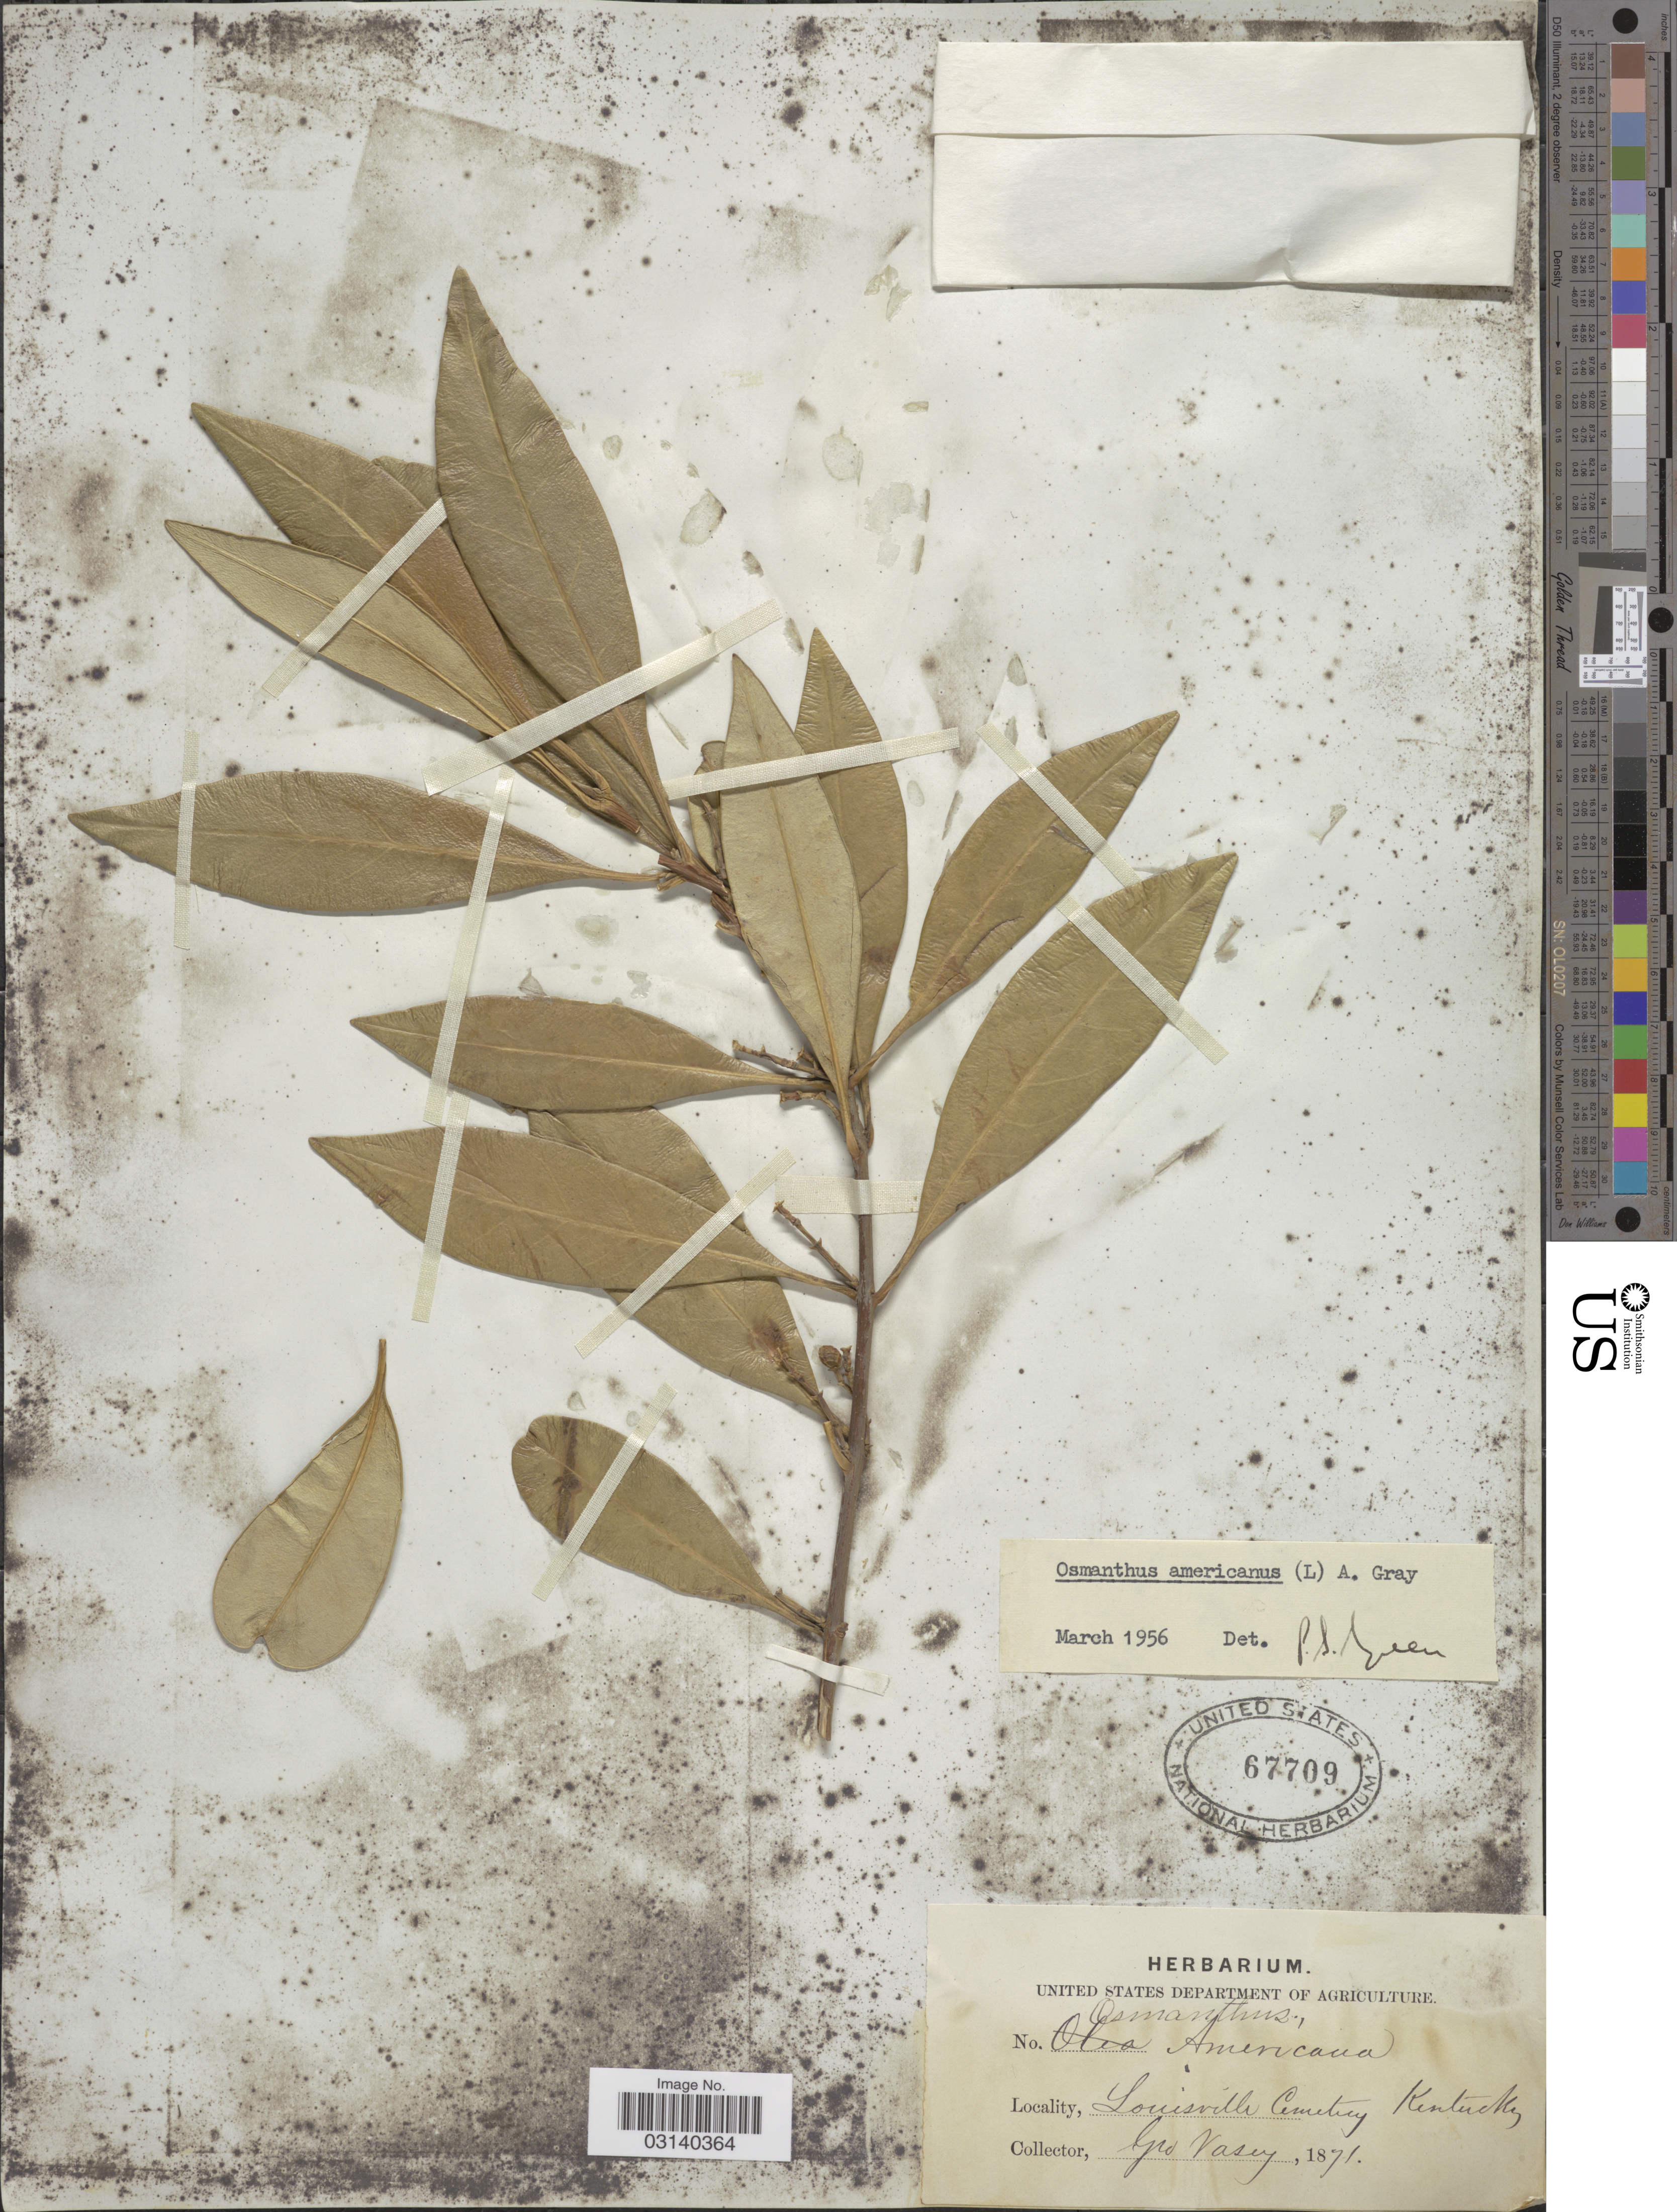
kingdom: Plantae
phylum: Tracheophyta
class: Magnoliopsida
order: Lamiales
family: Oleaceae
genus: Osmanthus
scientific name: Osmanthus americanus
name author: (L.) A. Gray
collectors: G. Vasey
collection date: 1871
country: United States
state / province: Kentucky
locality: Louisville Cemetery.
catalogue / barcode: US 67709